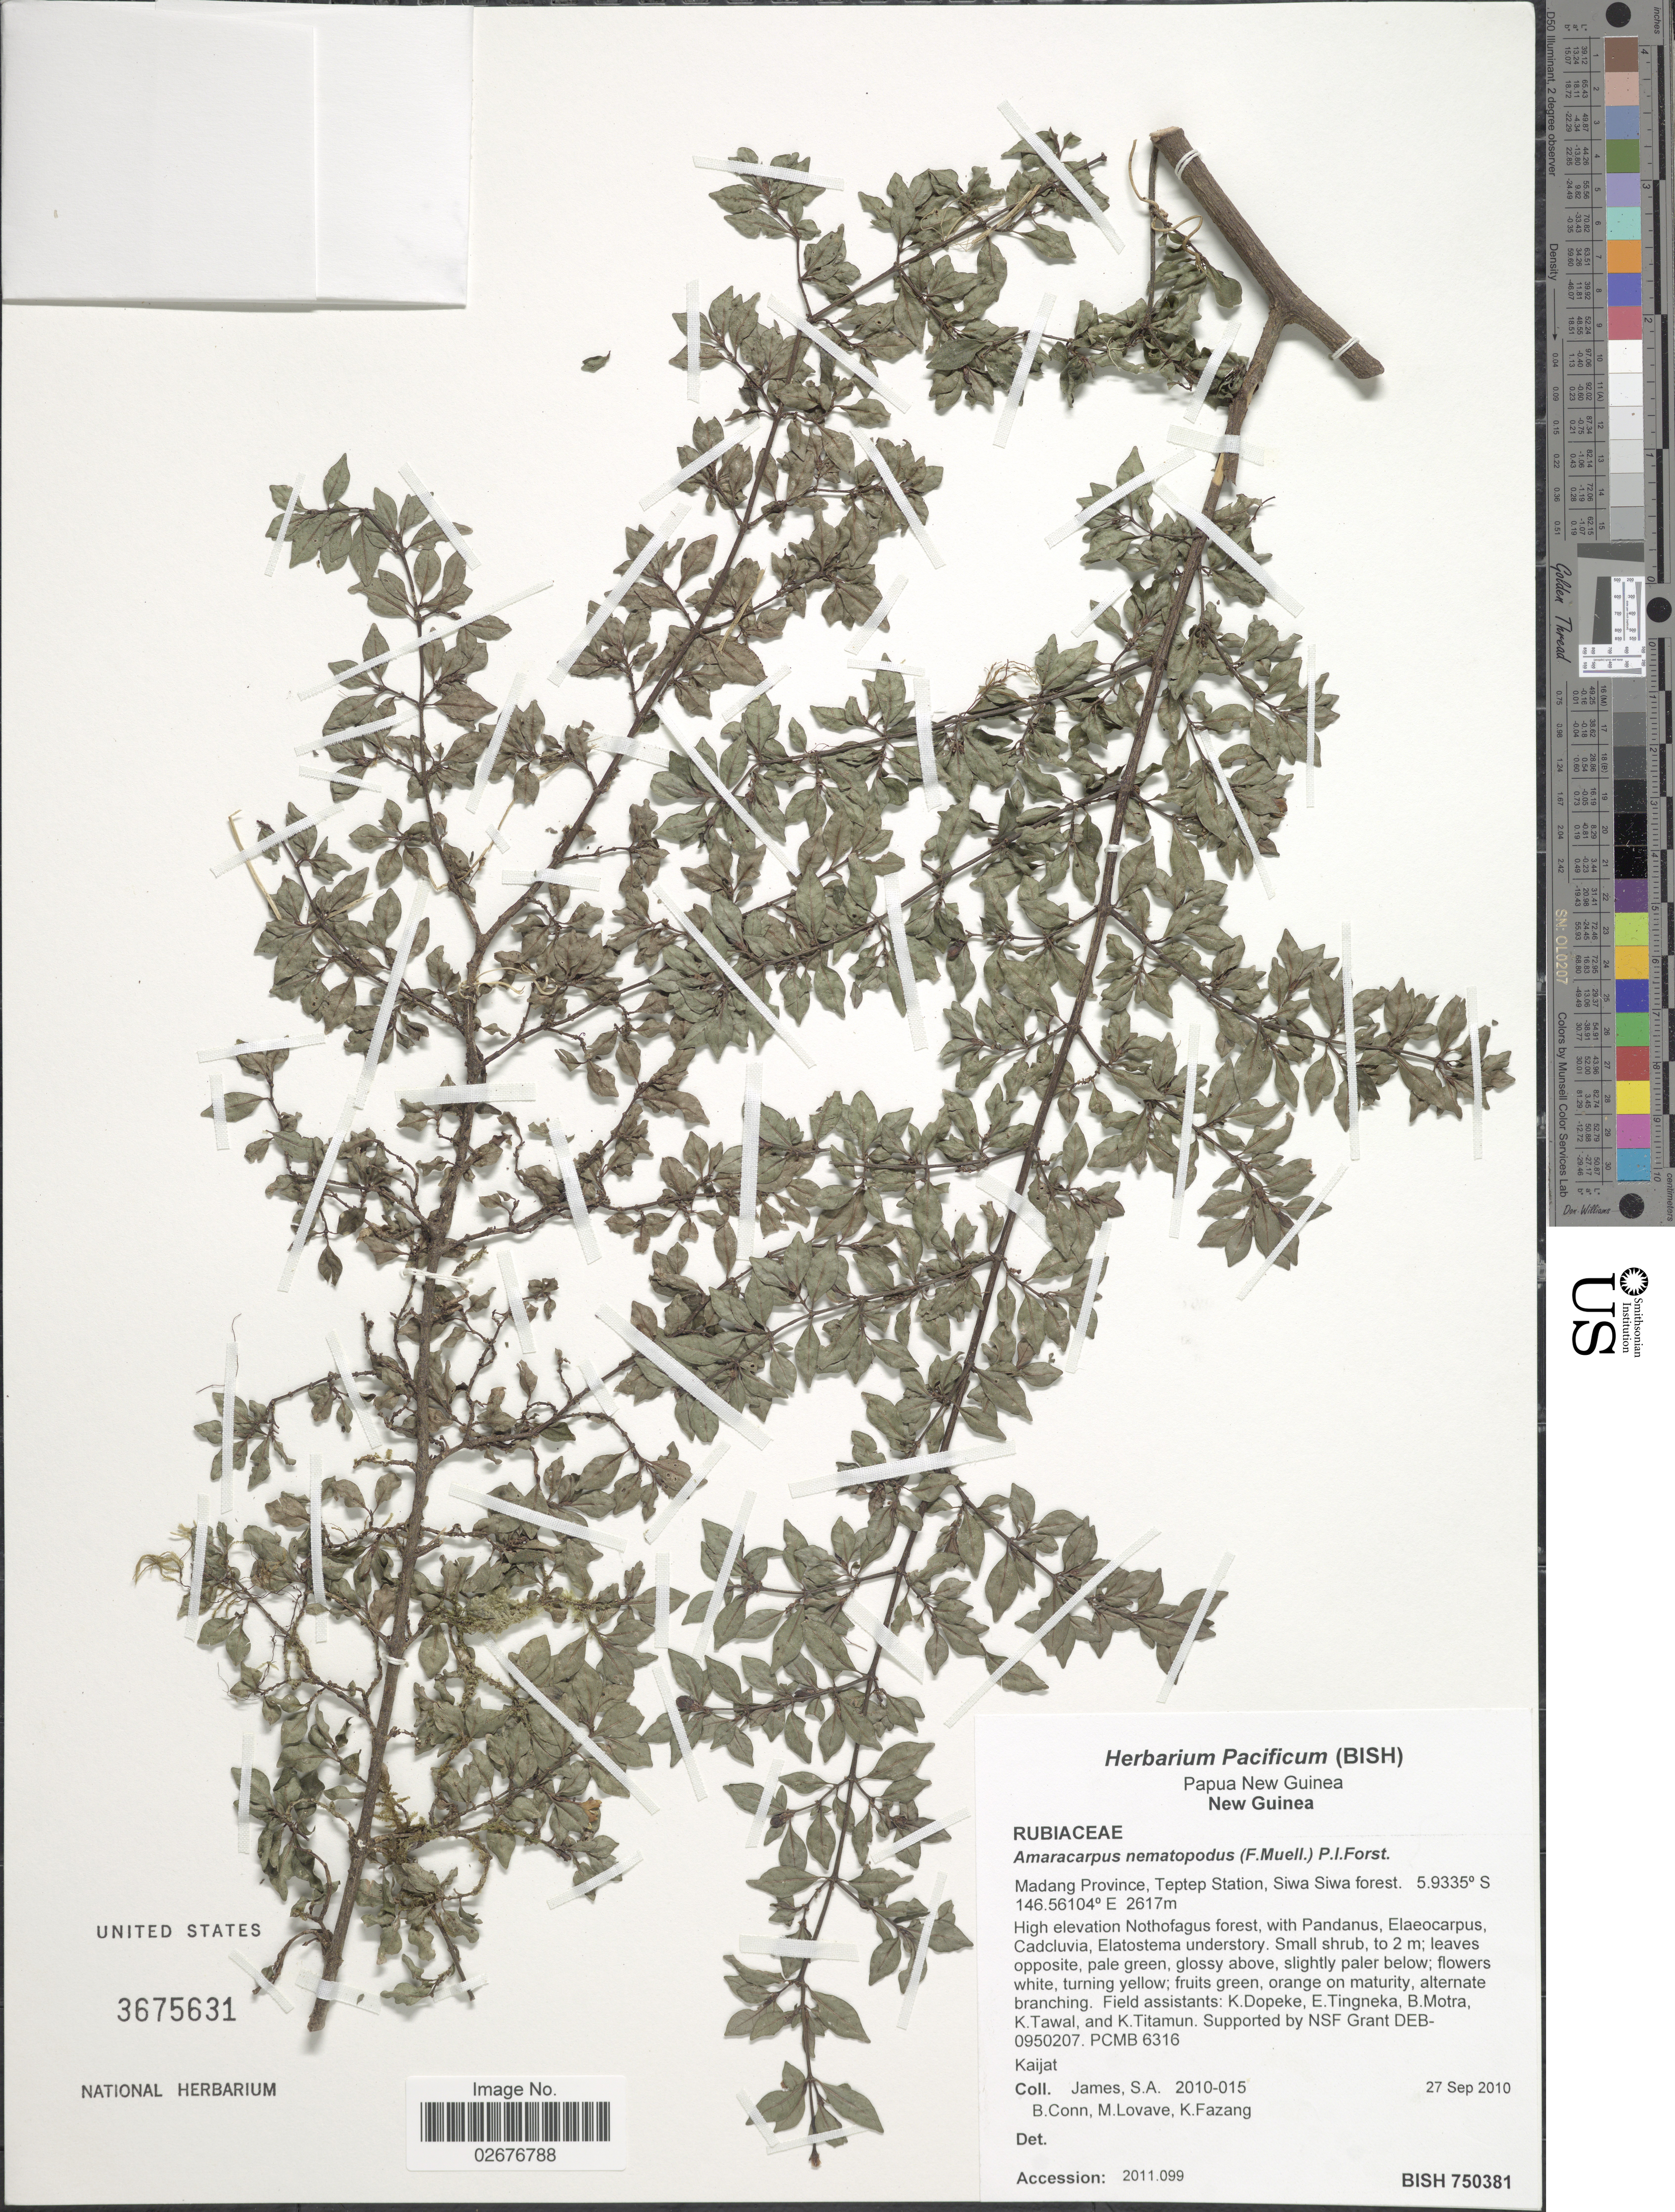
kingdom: Plantae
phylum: Tracheophyta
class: Magnoliopsida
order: Gentianales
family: Rubiaceae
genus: Amaracarpus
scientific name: Amaracarpus nematopodus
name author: (F. Muell.) P.I. Forst.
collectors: S. James, B. Conn, M. Lovave & K. Fazang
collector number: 2010-015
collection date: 2010-09-27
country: Papua New Guinea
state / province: Madang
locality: New Guinea, Teptep Station, Siwa Siwa forest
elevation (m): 2617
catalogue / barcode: US 3675631